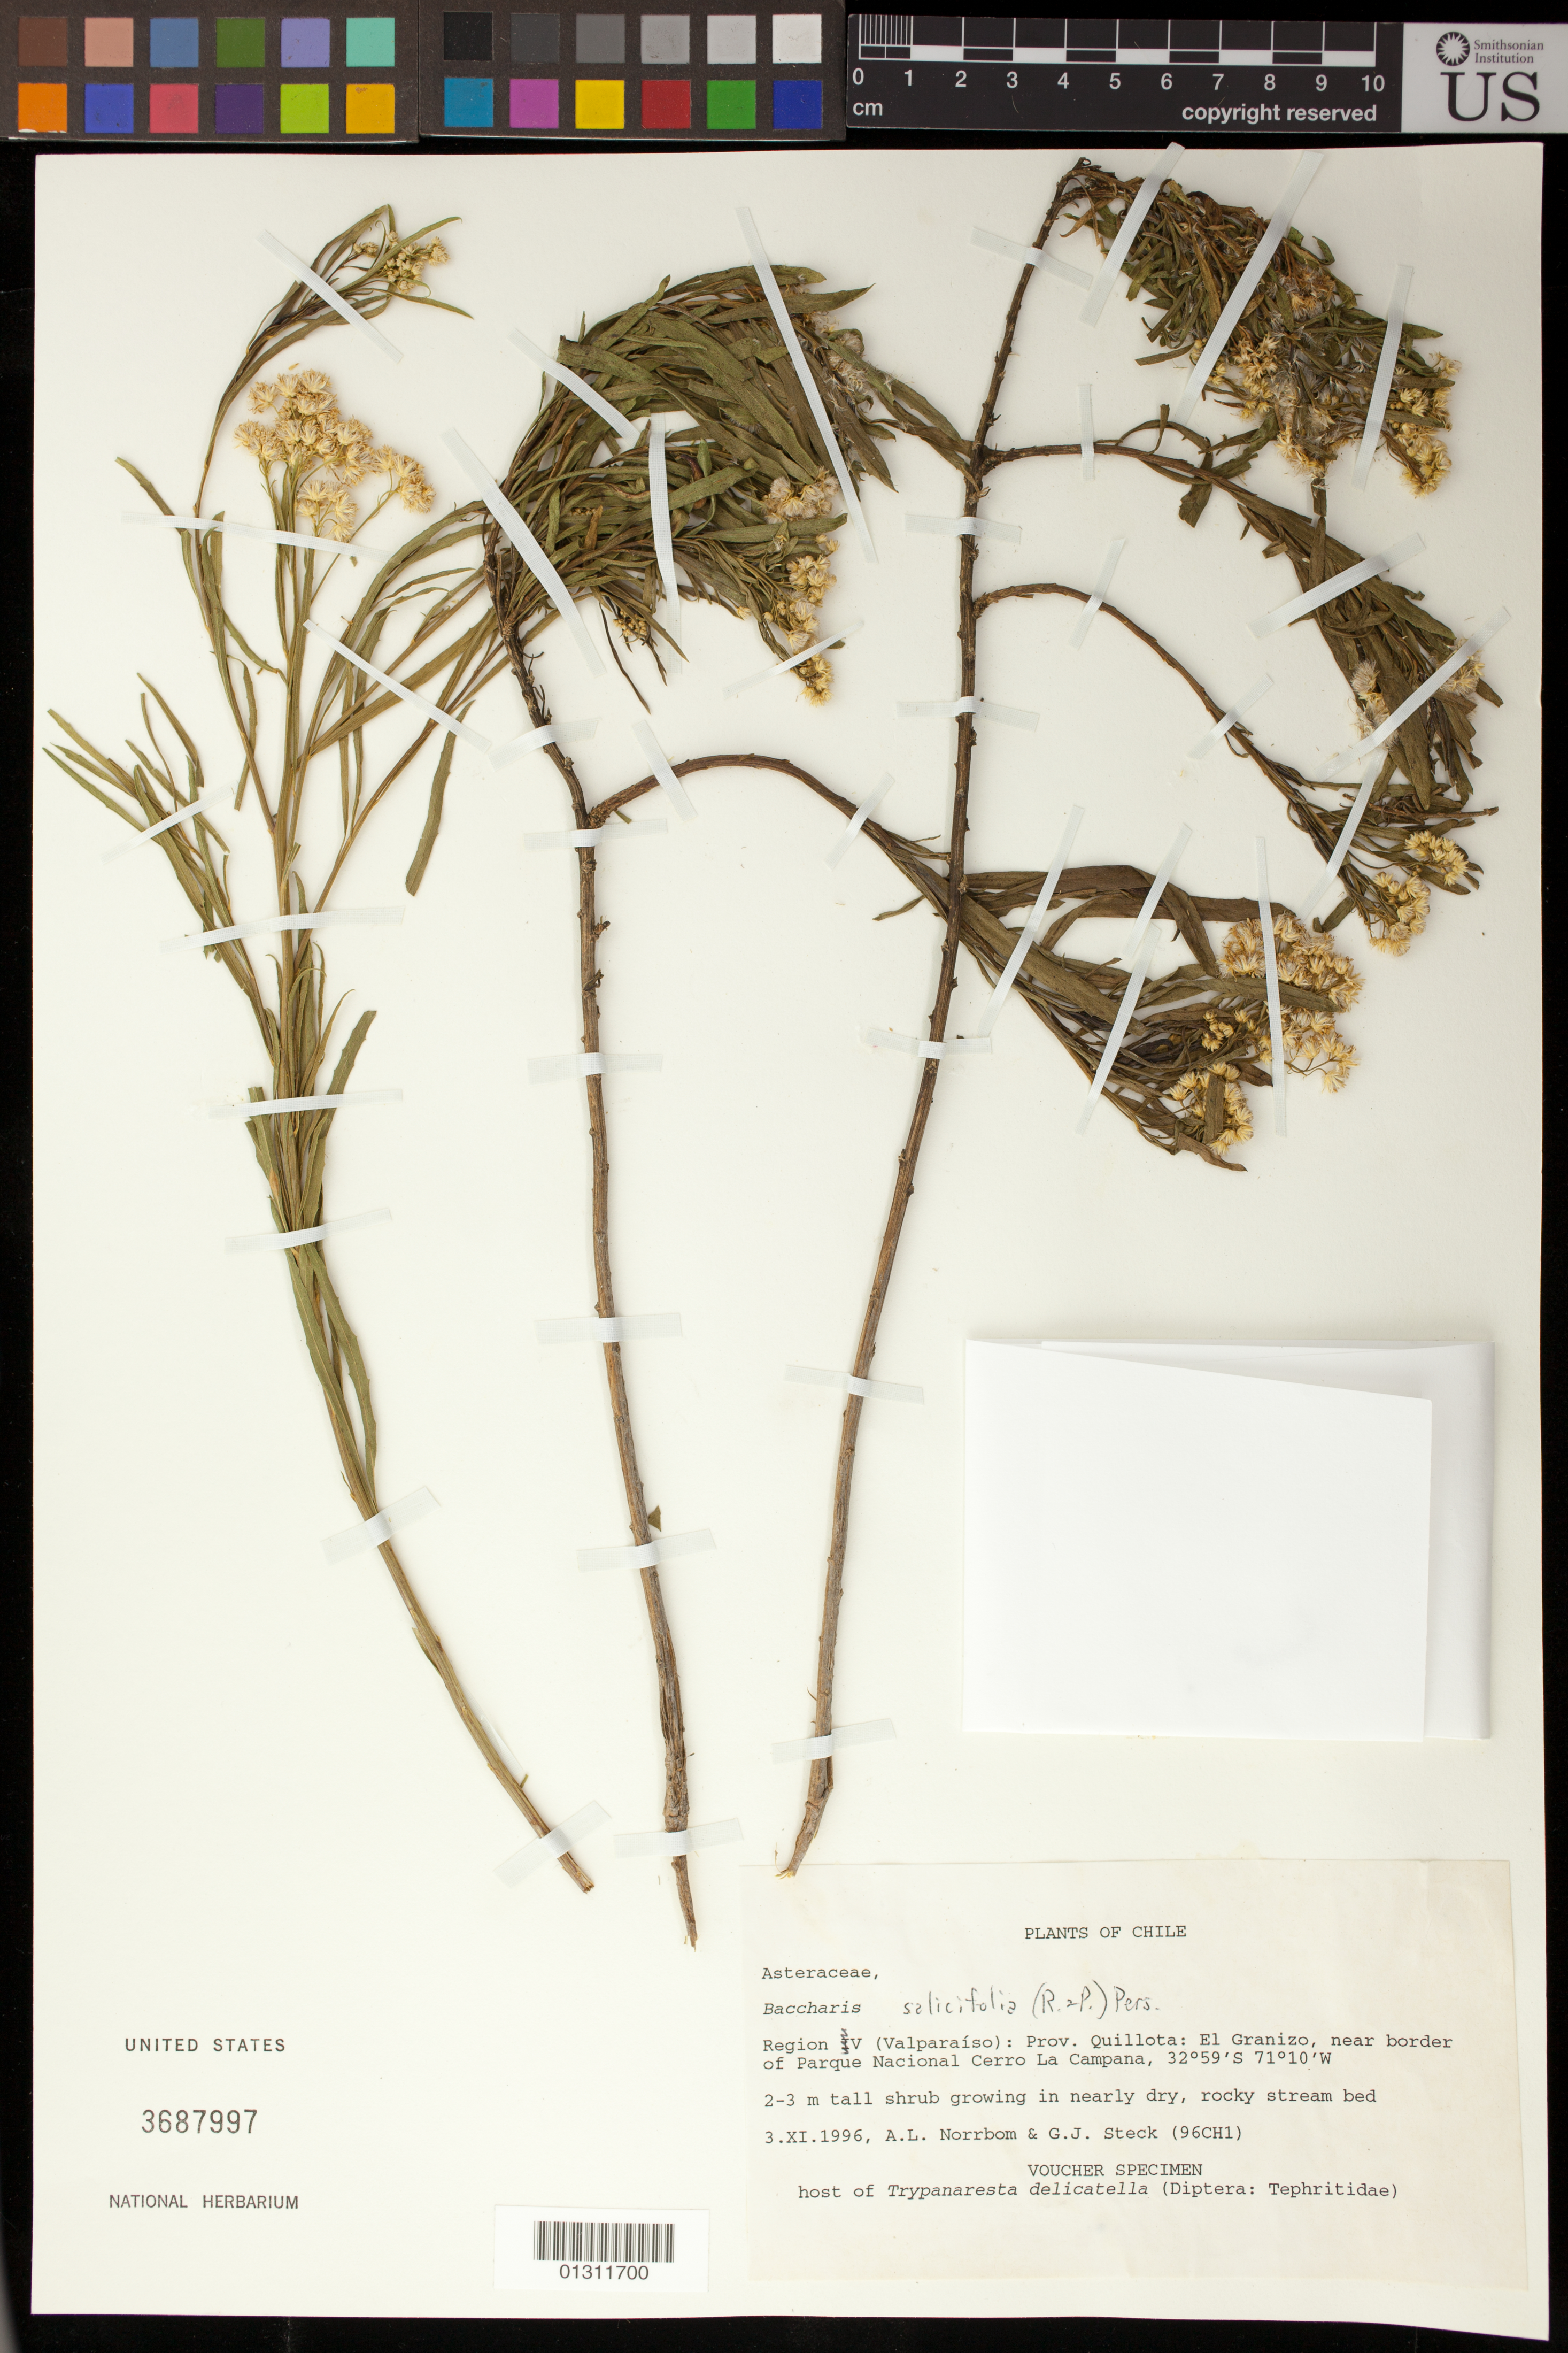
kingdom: Plantae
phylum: Tracheophyta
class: Magnoliopsida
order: Asterales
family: Asteraceae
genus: Baccharis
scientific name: Baccharis salicifolia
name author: (Ruiz & Pav.) Pers.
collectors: A. L. Norrbom & G. Steck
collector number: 96CH1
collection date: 1996-11-03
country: Chile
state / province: Valparaíso (V)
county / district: Quillota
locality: El Granzio, near border of Parque Nacional Cerro La Campana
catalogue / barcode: US 3687997